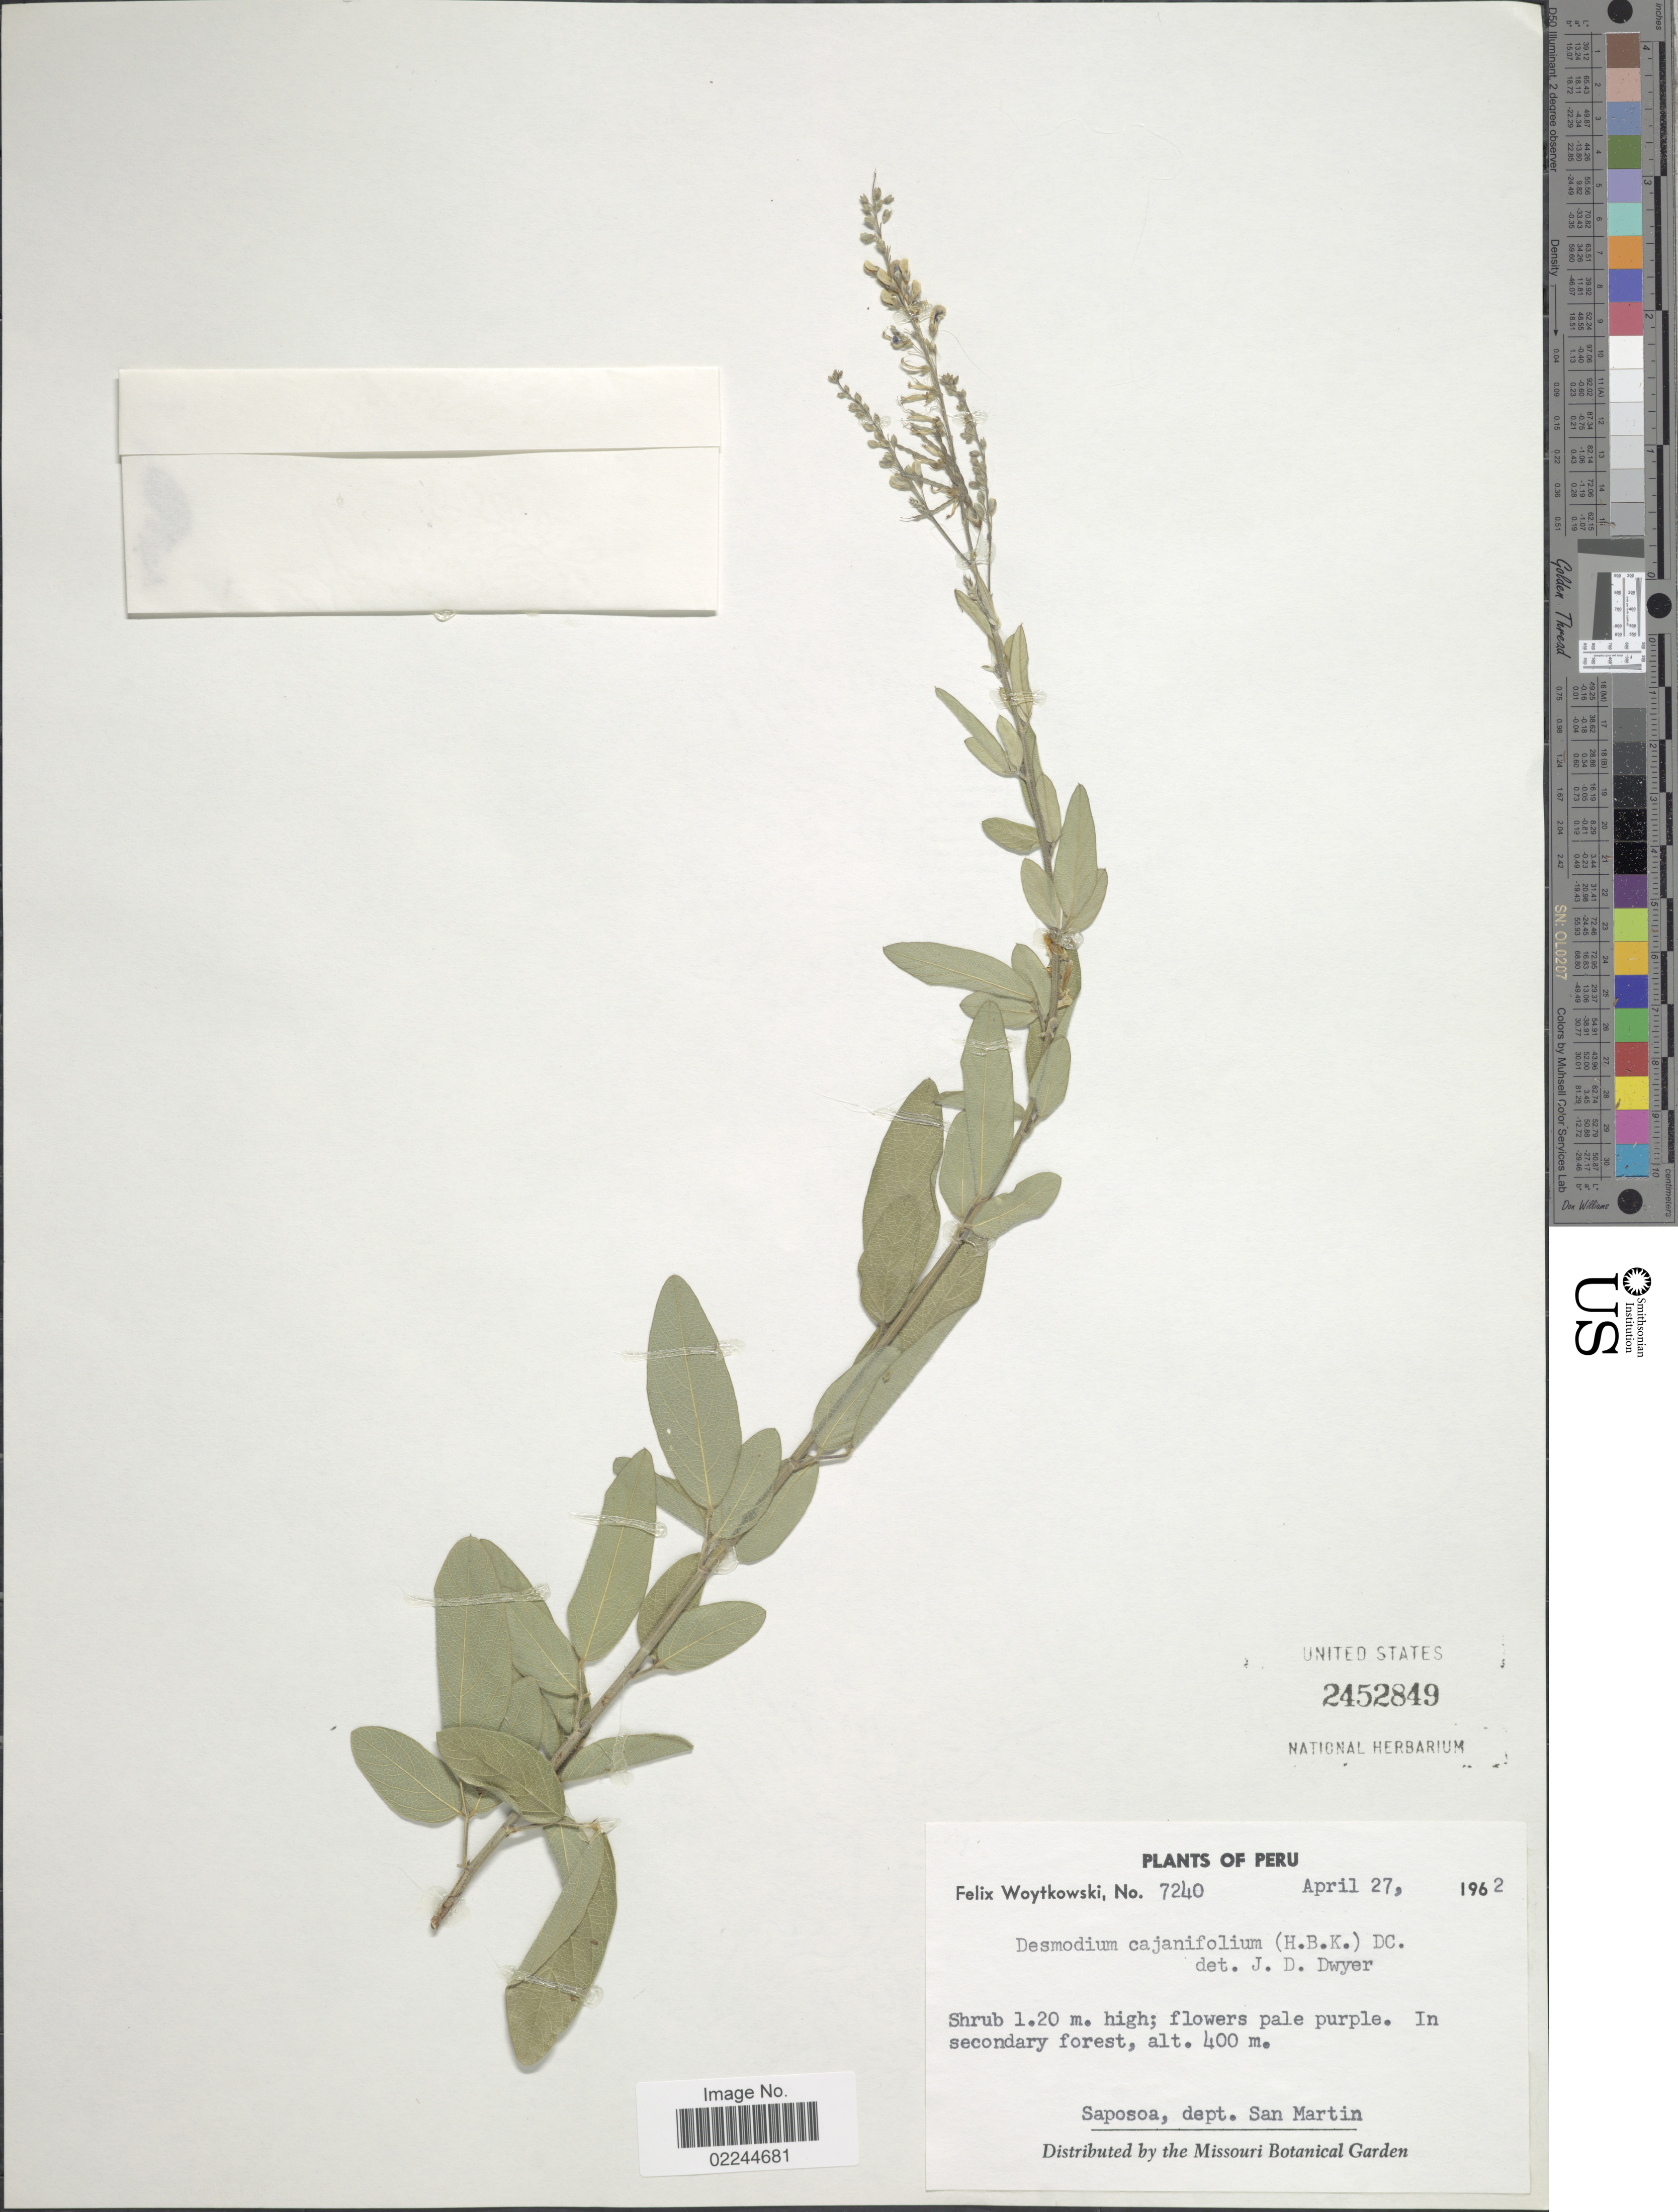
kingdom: Plantae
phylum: Tracheophyta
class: Magnoliopsida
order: Fabales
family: Fabaceae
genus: Desmodium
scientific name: Desmodium cajanifolium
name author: (Kunth) DC.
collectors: F. Woytkowski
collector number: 7240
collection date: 1962-04-27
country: Peru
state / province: San Martín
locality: Saposoa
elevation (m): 400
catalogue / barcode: US 2452849